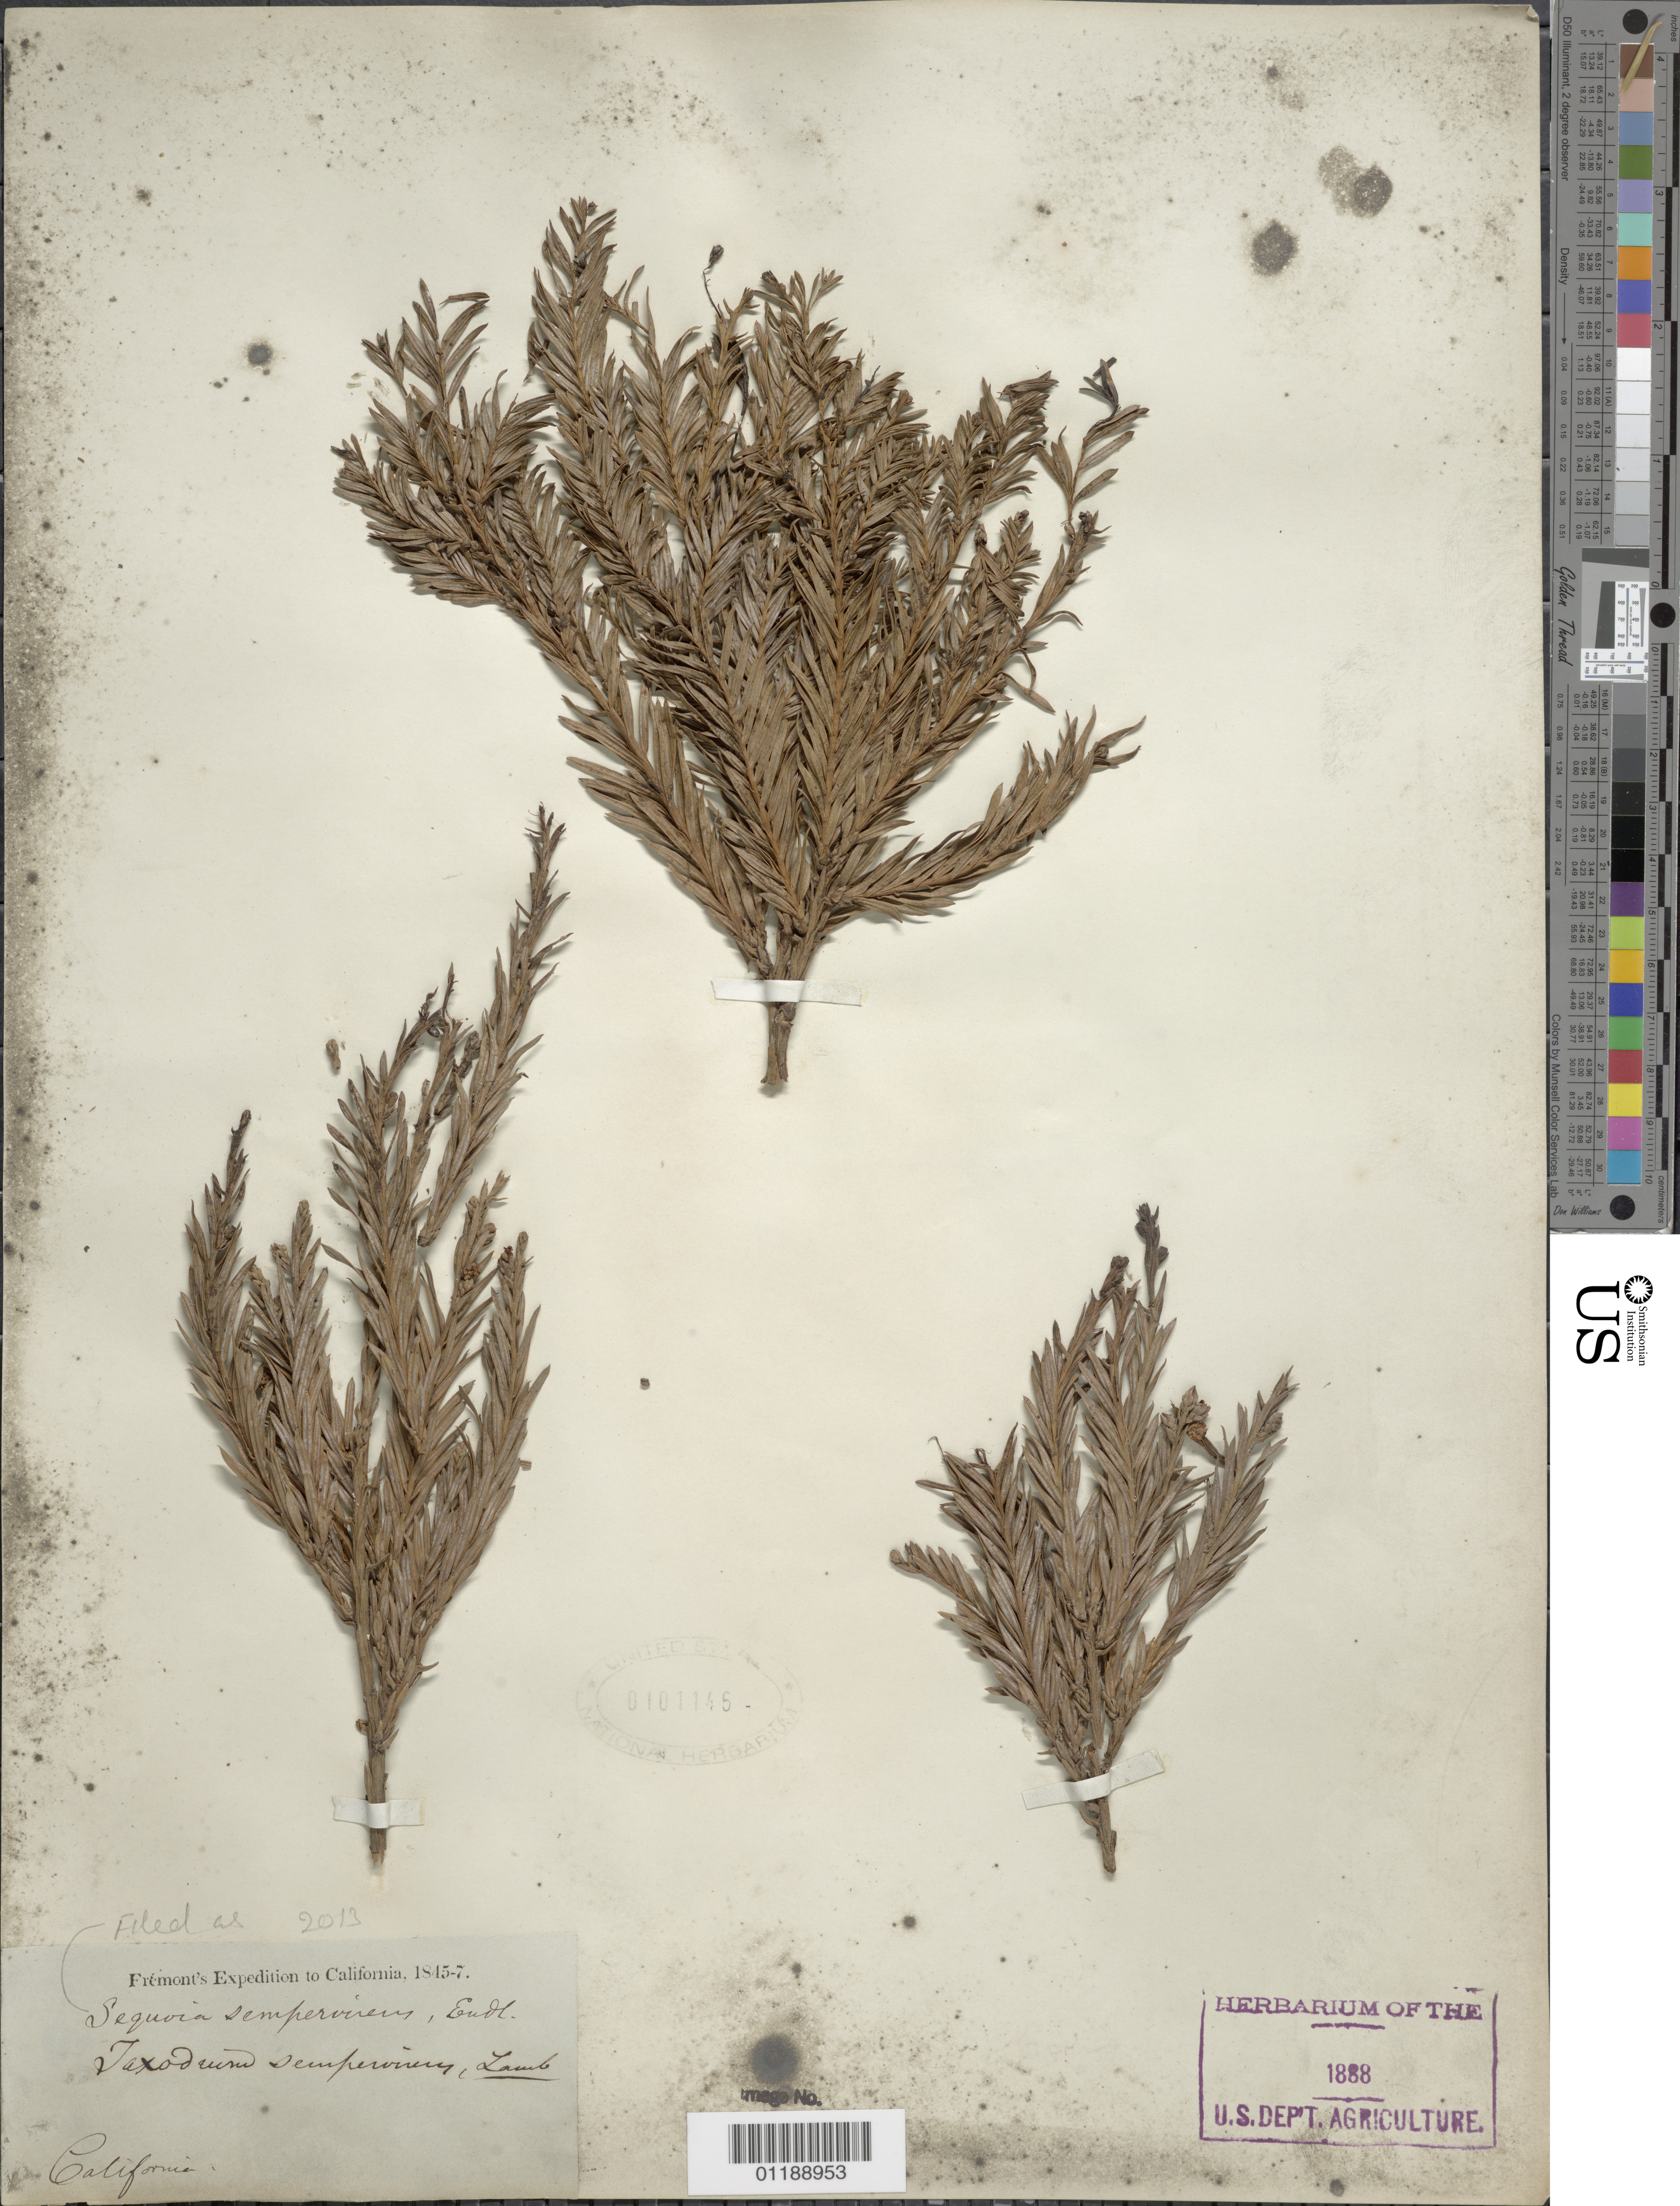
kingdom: Plantae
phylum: Tracheophyta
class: Pinopsida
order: Pinales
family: Cupressaceae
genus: Sequoia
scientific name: Sequoia sempervirens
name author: (D. Don) Endl.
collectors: J. C. Frémont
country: United States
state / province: California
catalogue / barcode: US 101146